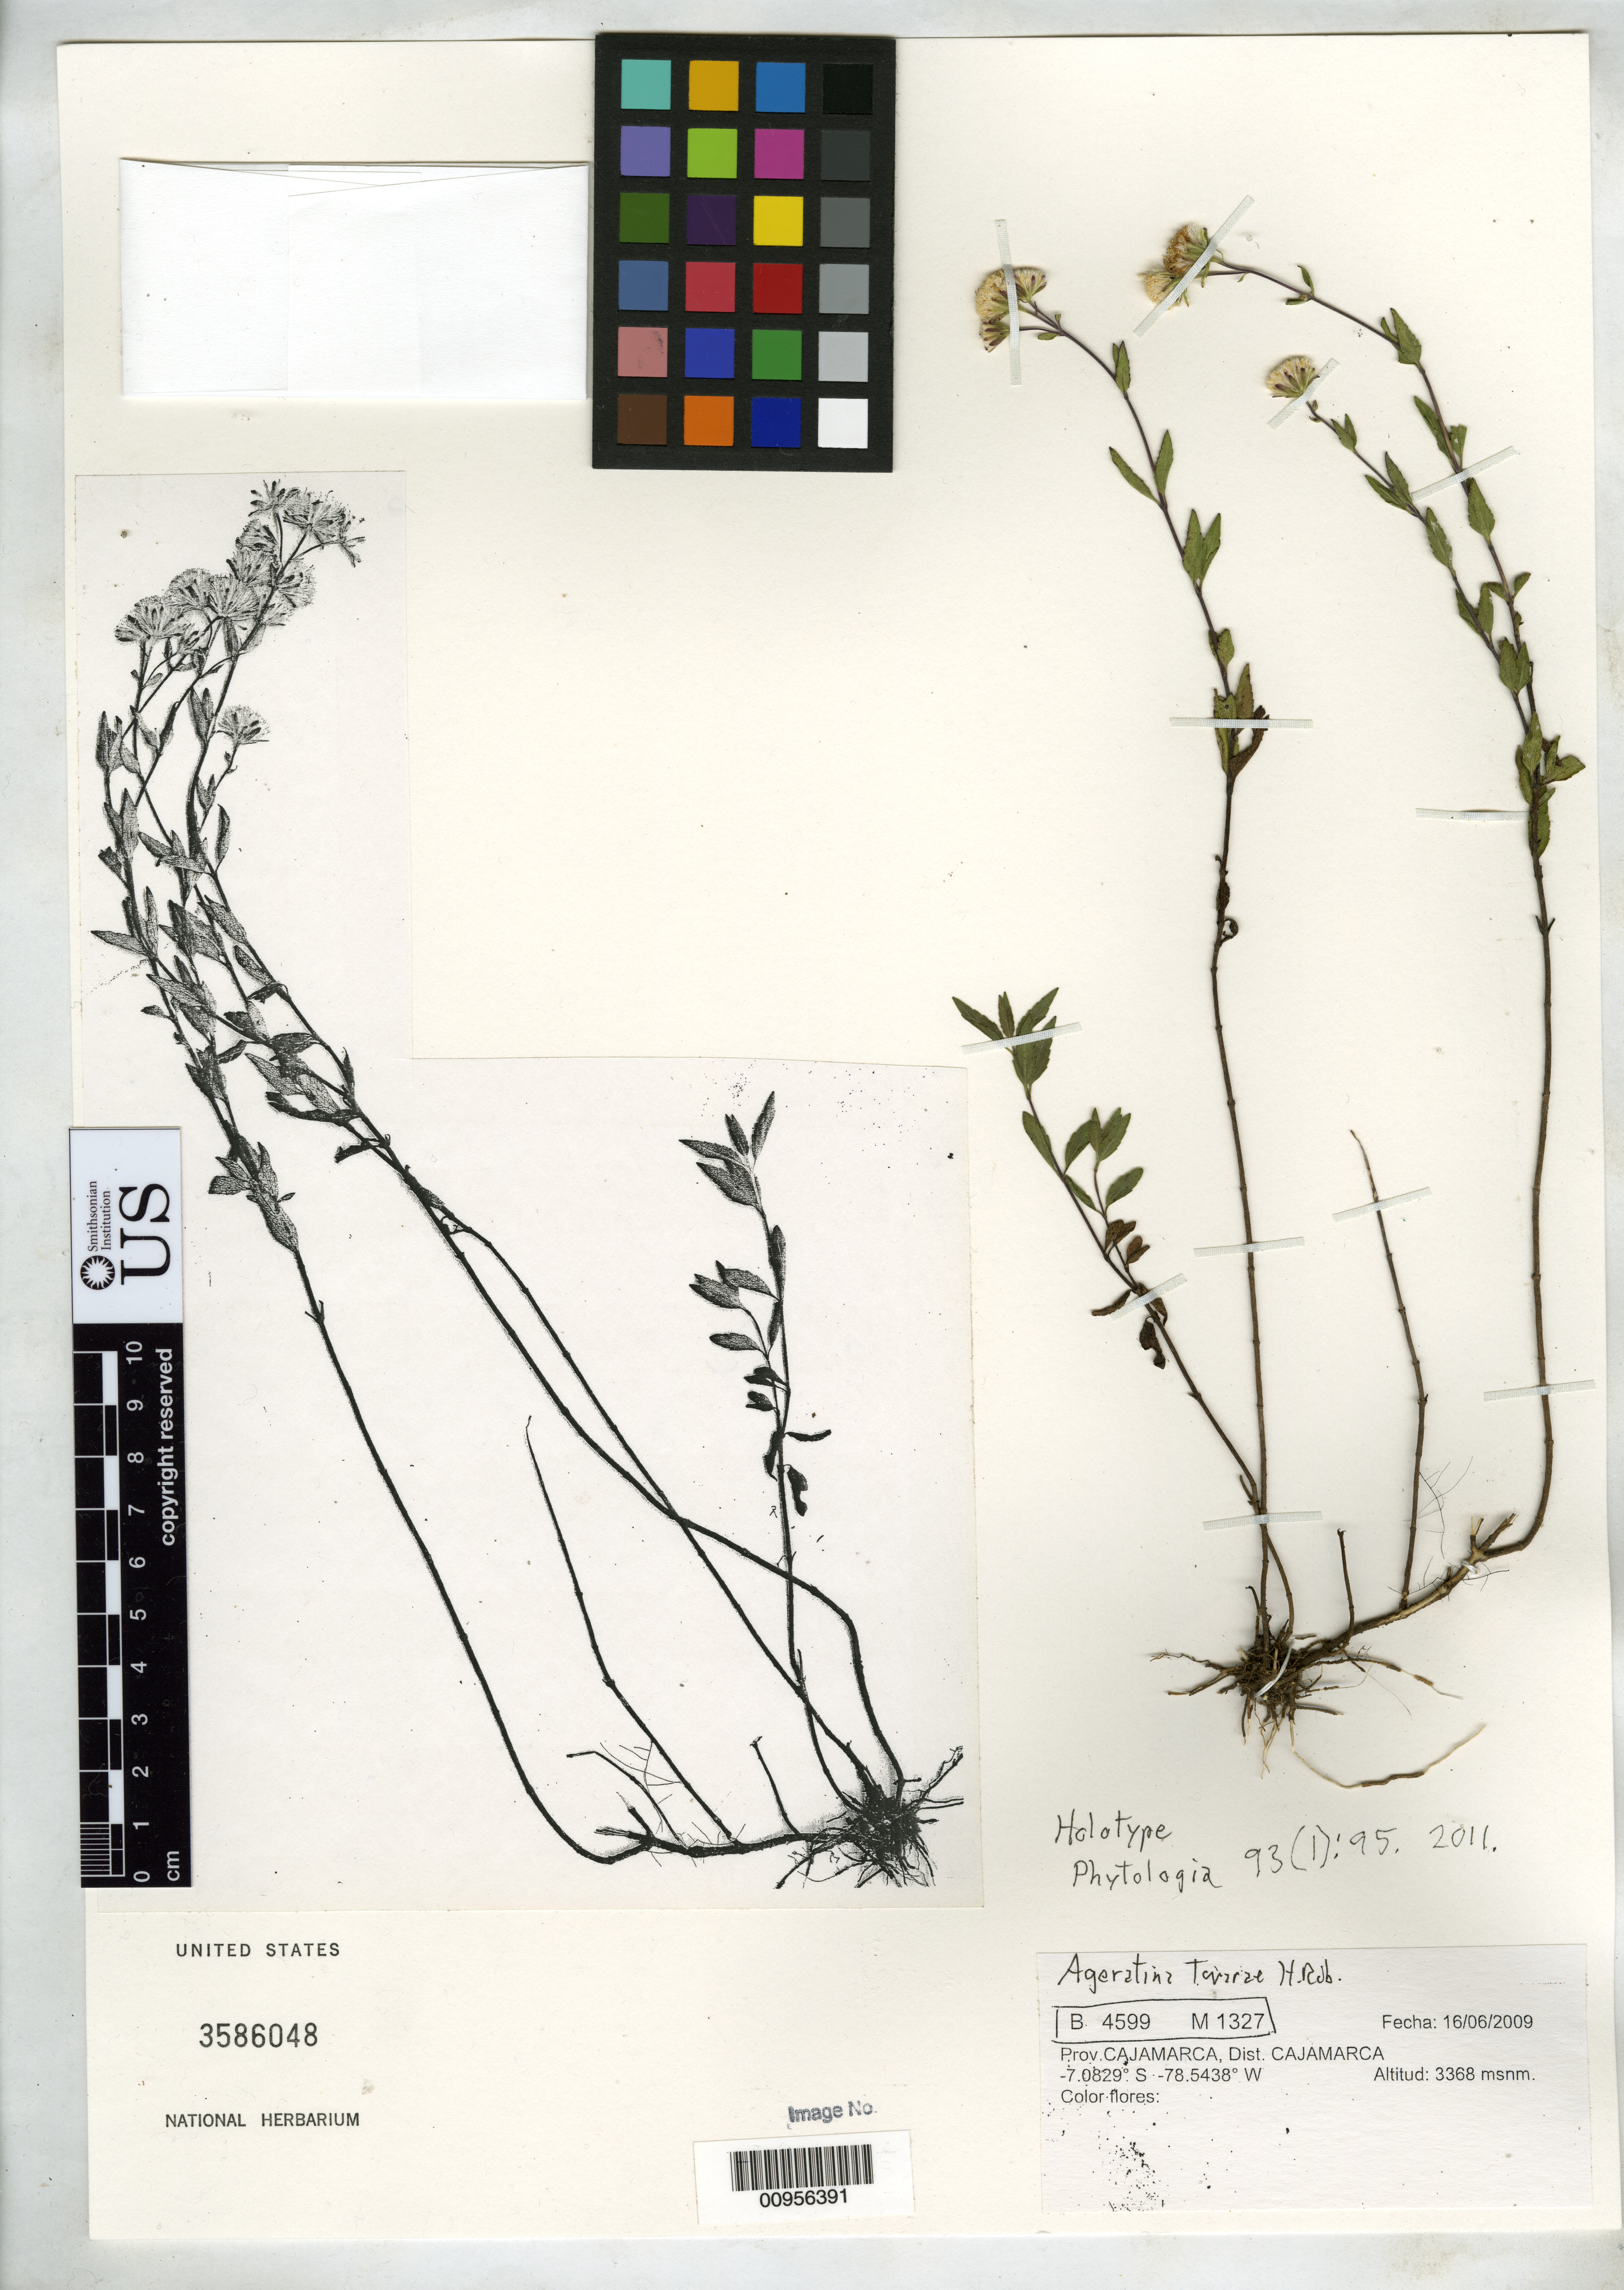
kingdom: Plantae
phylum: Tracheophyta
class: Magnoliopsida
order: Asterales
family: Asteraceae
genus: Ageratina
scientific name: Ageratina tovarae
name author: H. Rob.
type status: Holotype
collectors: C. Tovar Breña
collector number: B 4599 M 1327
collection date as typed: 16 Jun 2009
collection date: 2009-06-16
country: Peru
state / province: Cajamarca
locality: Prov. Cajamarca, Dist. Cajamarca.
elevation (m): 3368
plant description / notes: Collector name not on label, taken from protologue.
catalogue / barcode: US 3586048